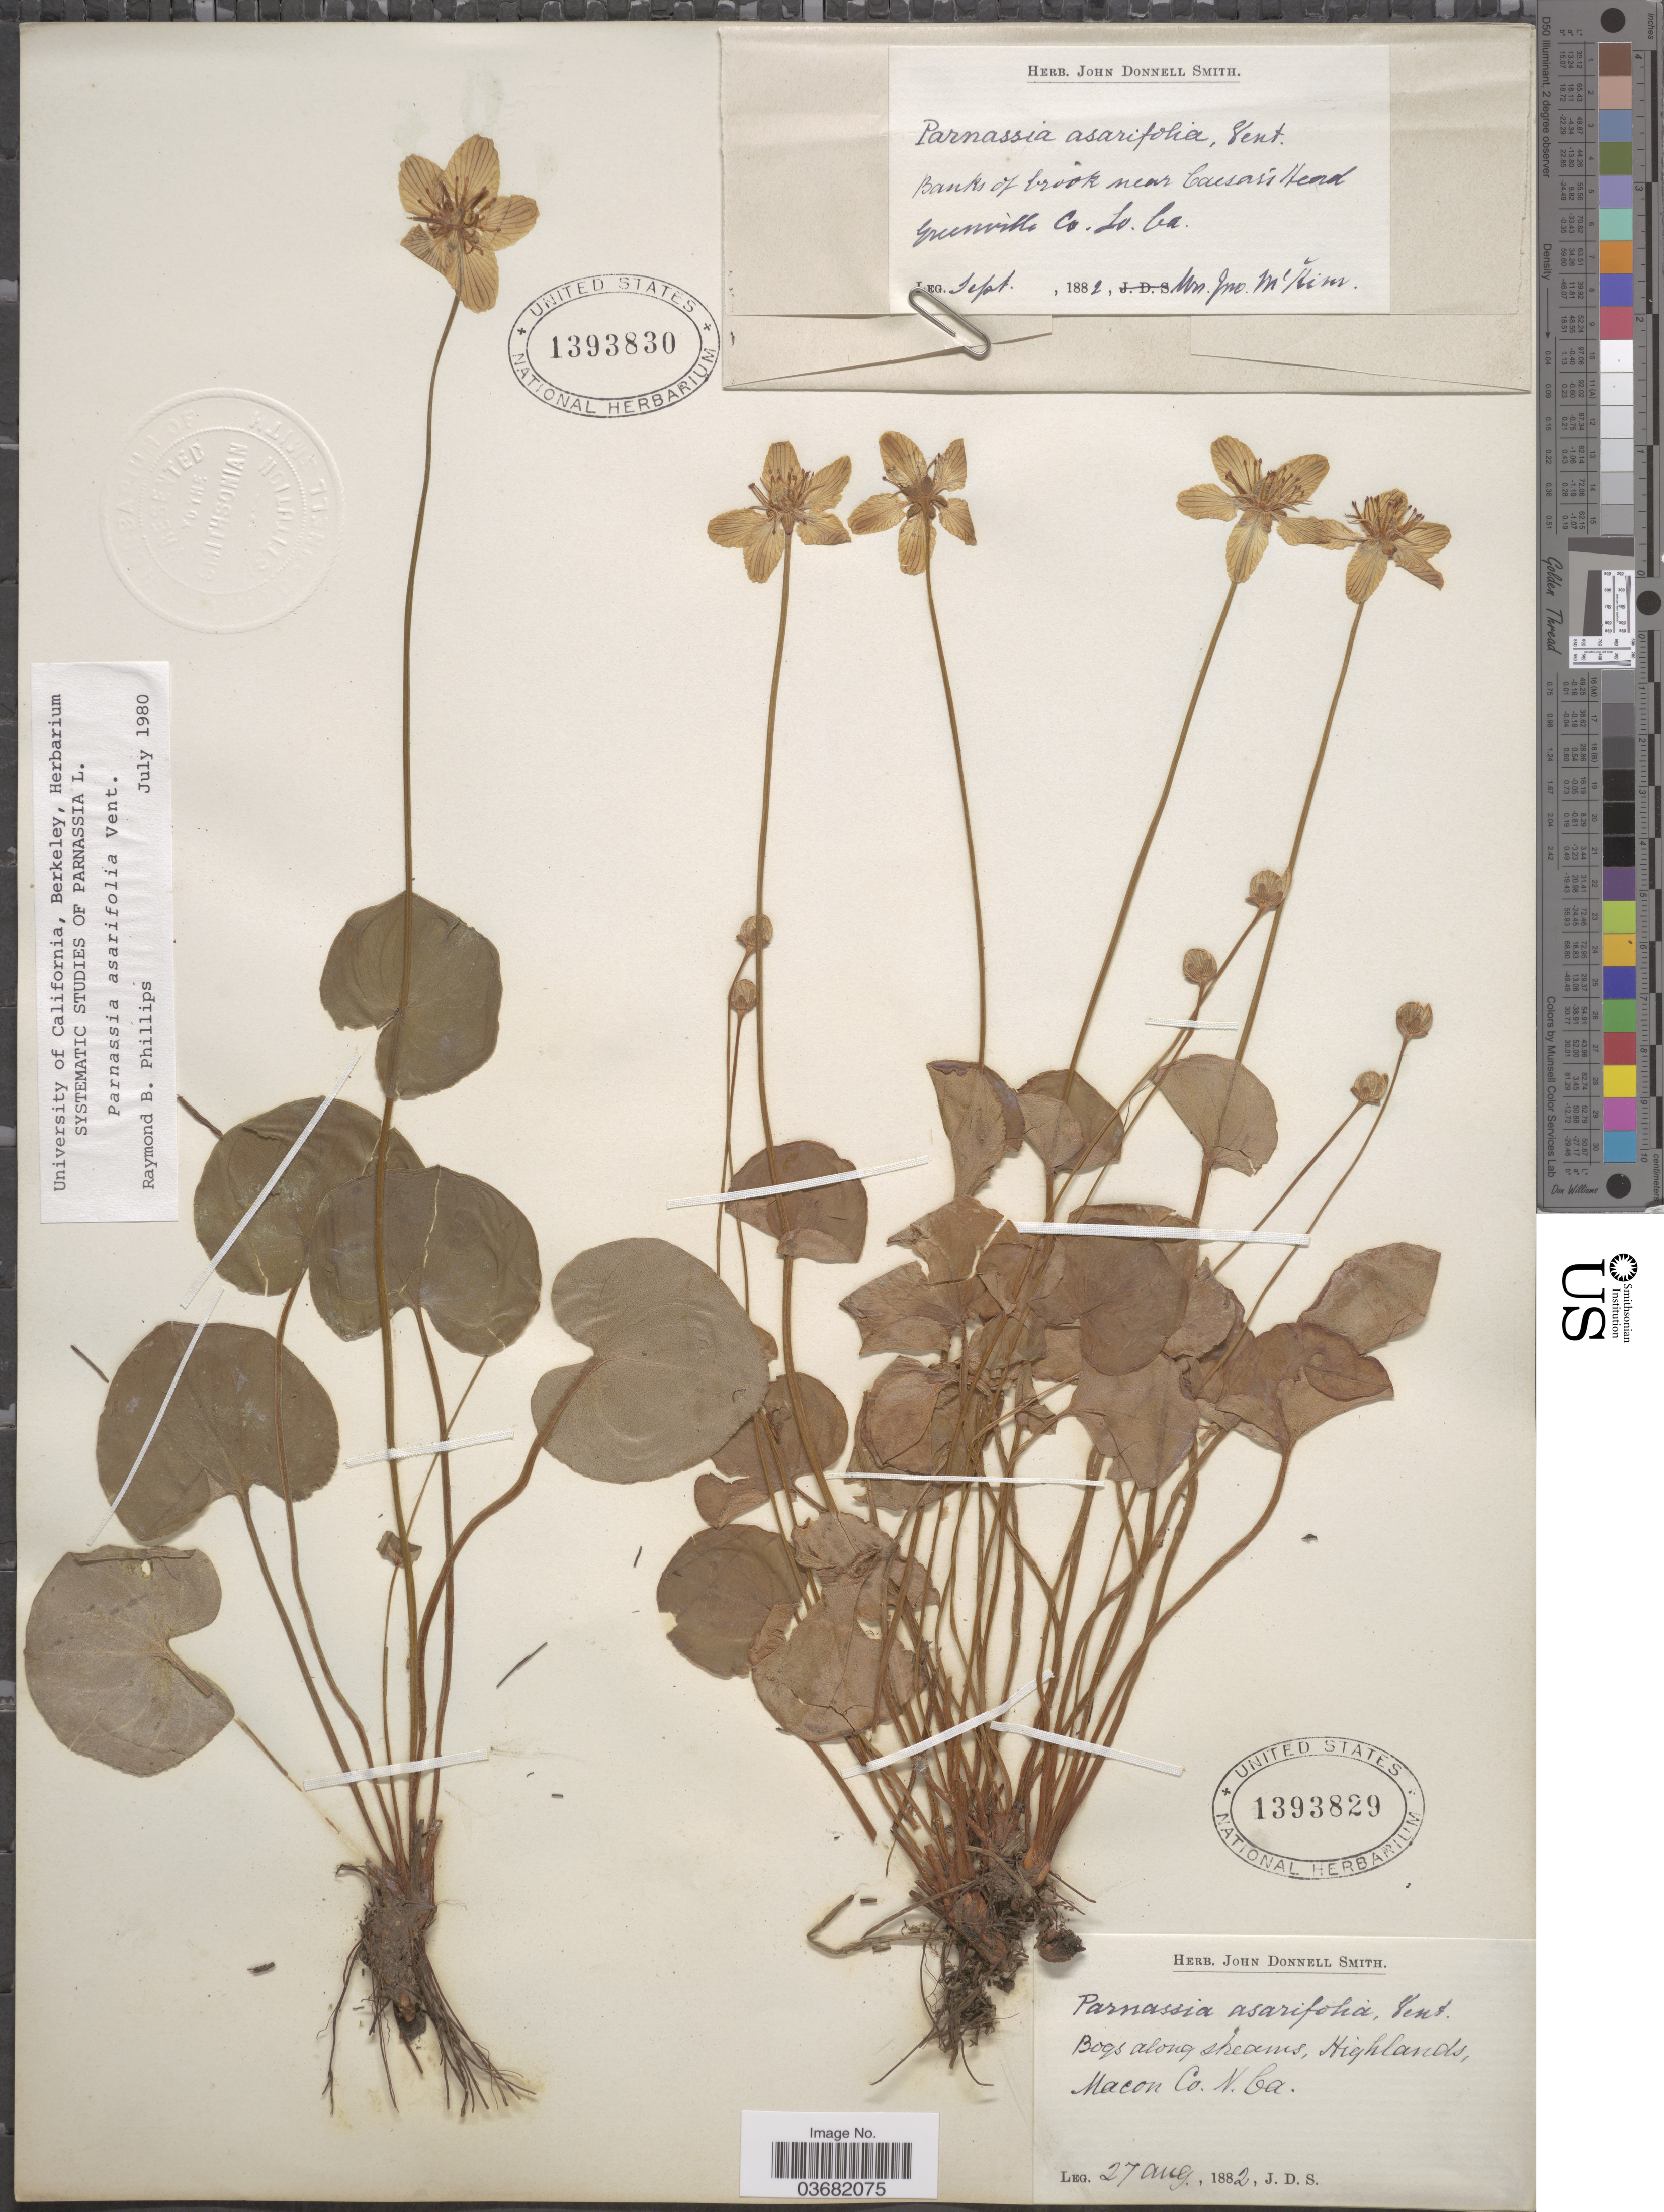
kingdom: Plantae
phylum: Tracheophyta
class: Magnoliopsida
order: Celastrales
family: Parnassiaceae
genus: Parnassia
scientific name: Parnassia asarifolia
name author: Vent.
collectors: J. Donnell Smith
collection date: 1882-08-27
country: United States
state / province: North Carolina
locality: Bogs along streams, Highlands, Macon Co.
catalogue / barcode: US 1393829-2